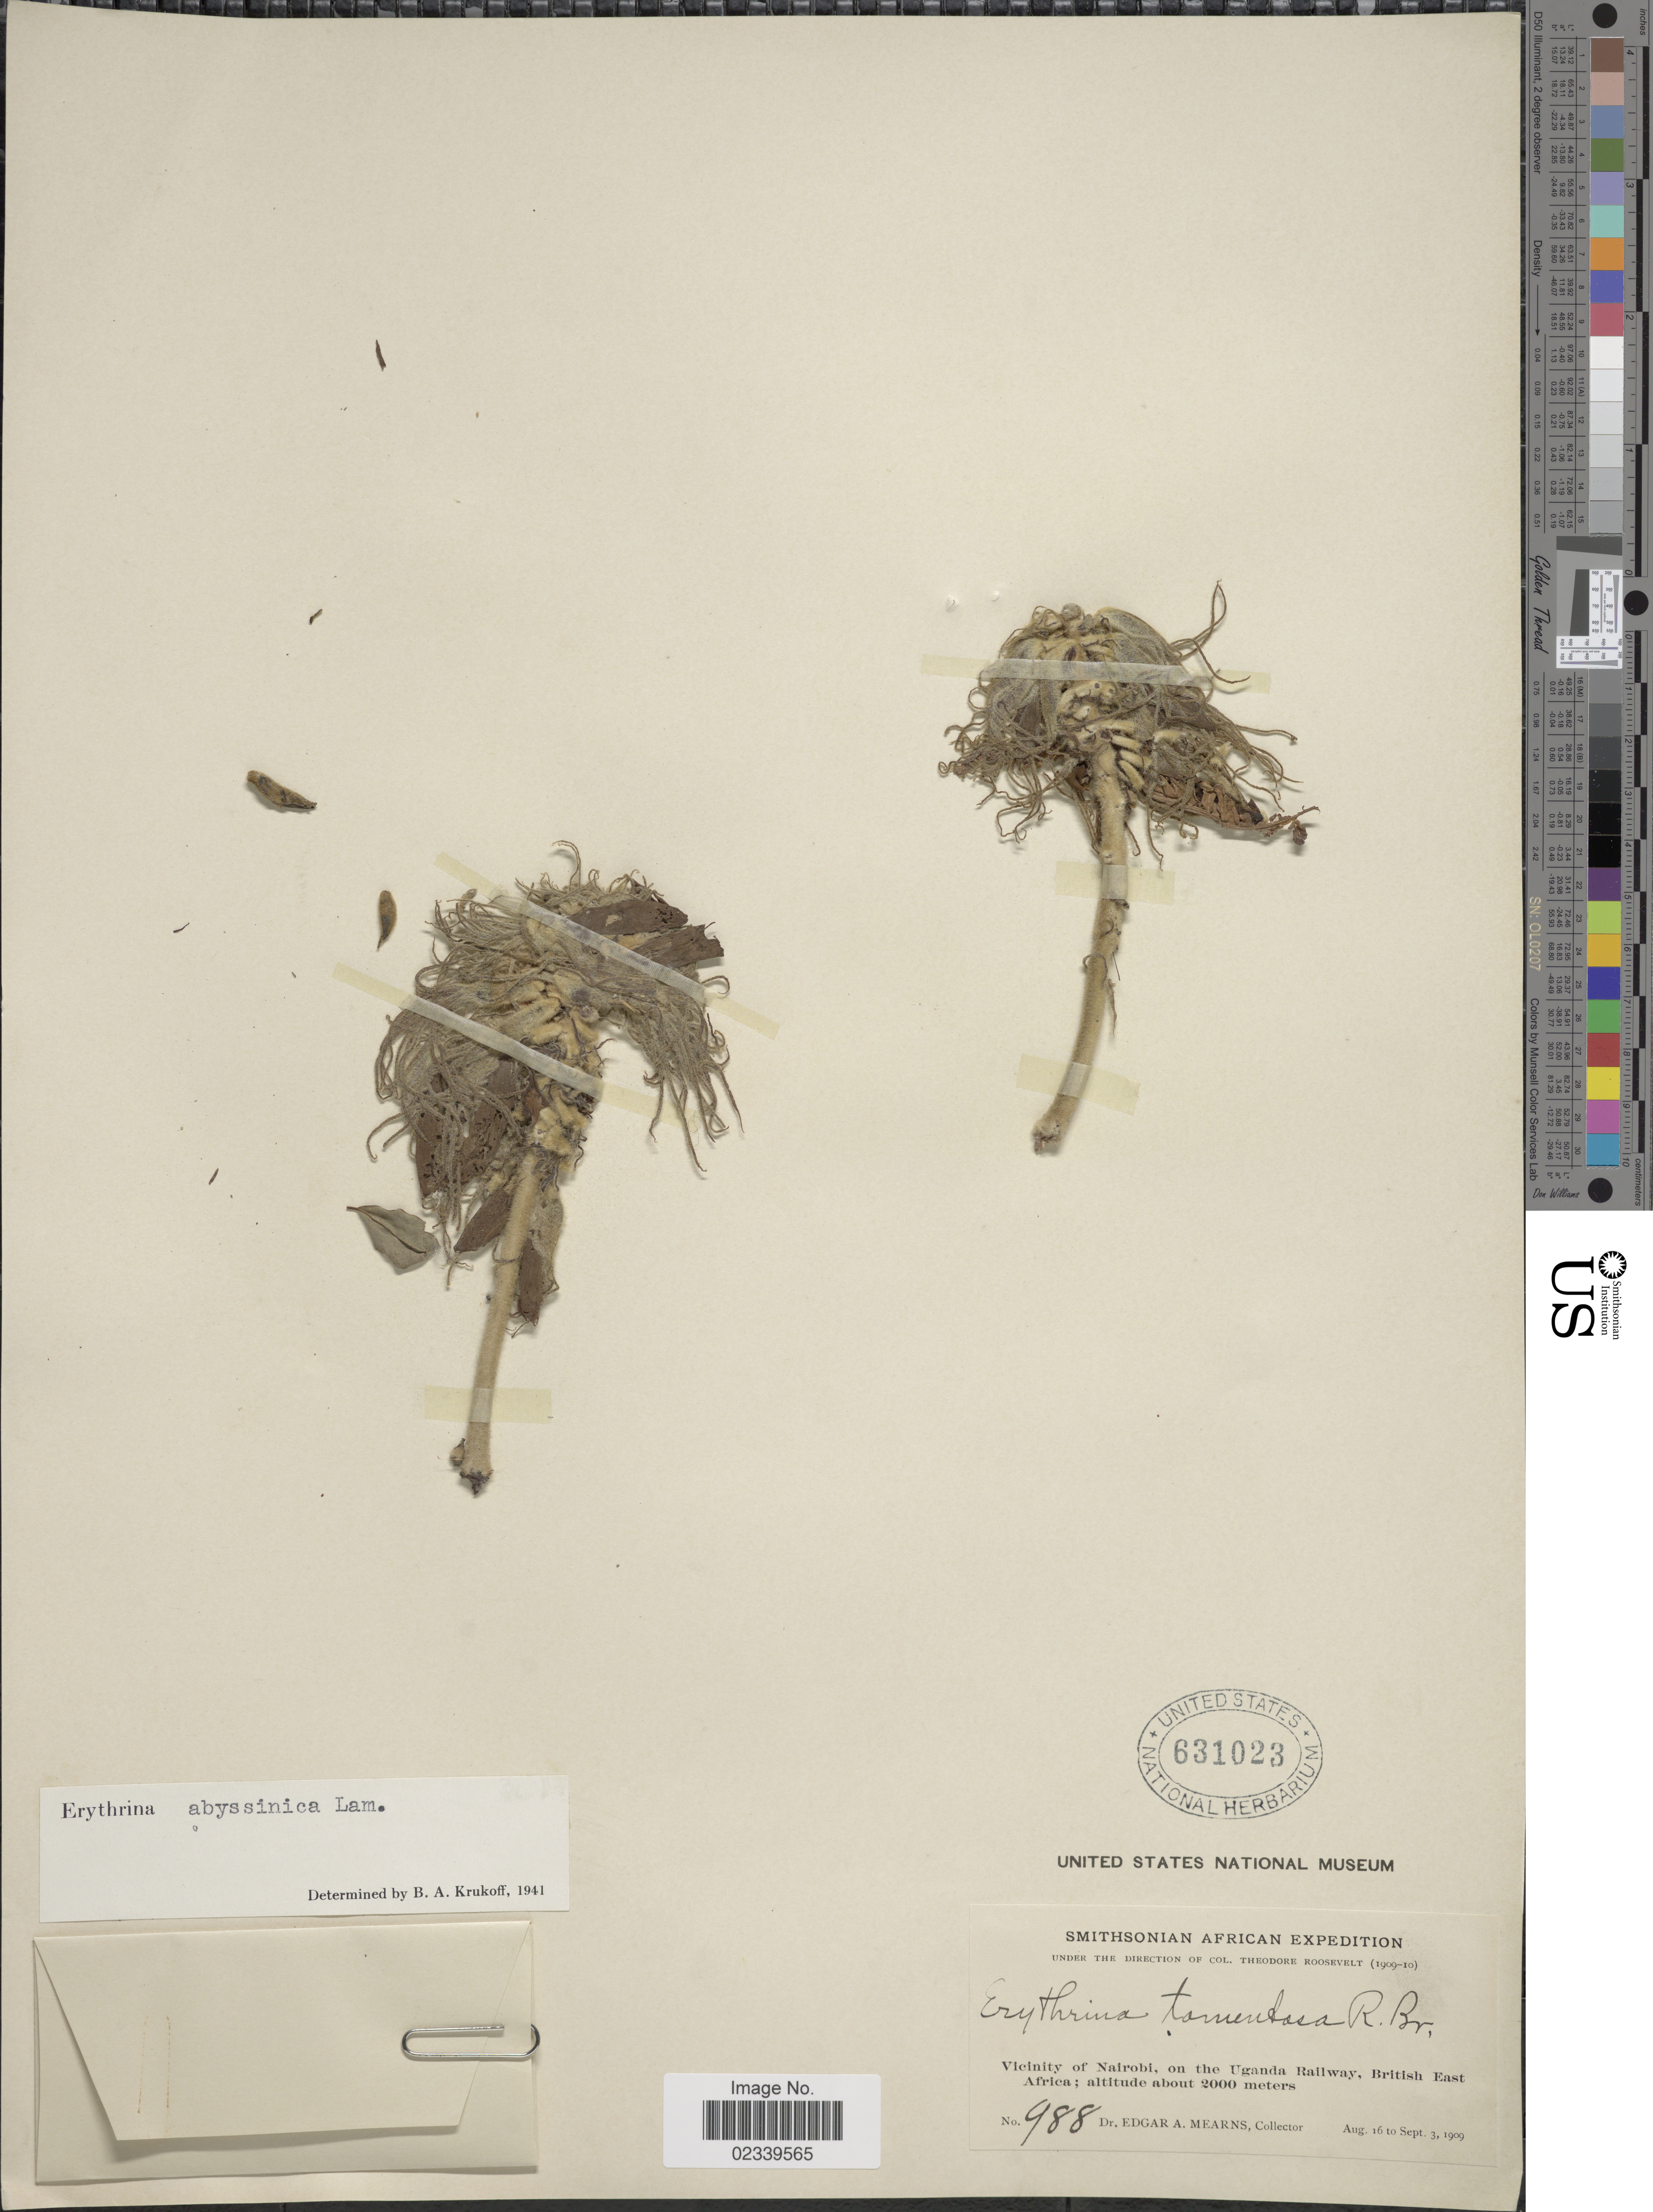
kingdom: Plantae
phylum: Tracheophyta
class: Magnoliopsida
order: Fabales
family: Fabaceae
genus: Erythrina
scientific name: Erythrina abyssinica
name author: Lam.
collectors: E. A. Mearns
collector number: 988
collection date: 1909-08-16/1909-09-03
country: Kenya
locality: Vicinity of Nairobi, on the Uganda Railway, British East Africa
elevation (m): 2000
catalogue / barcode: US 631023